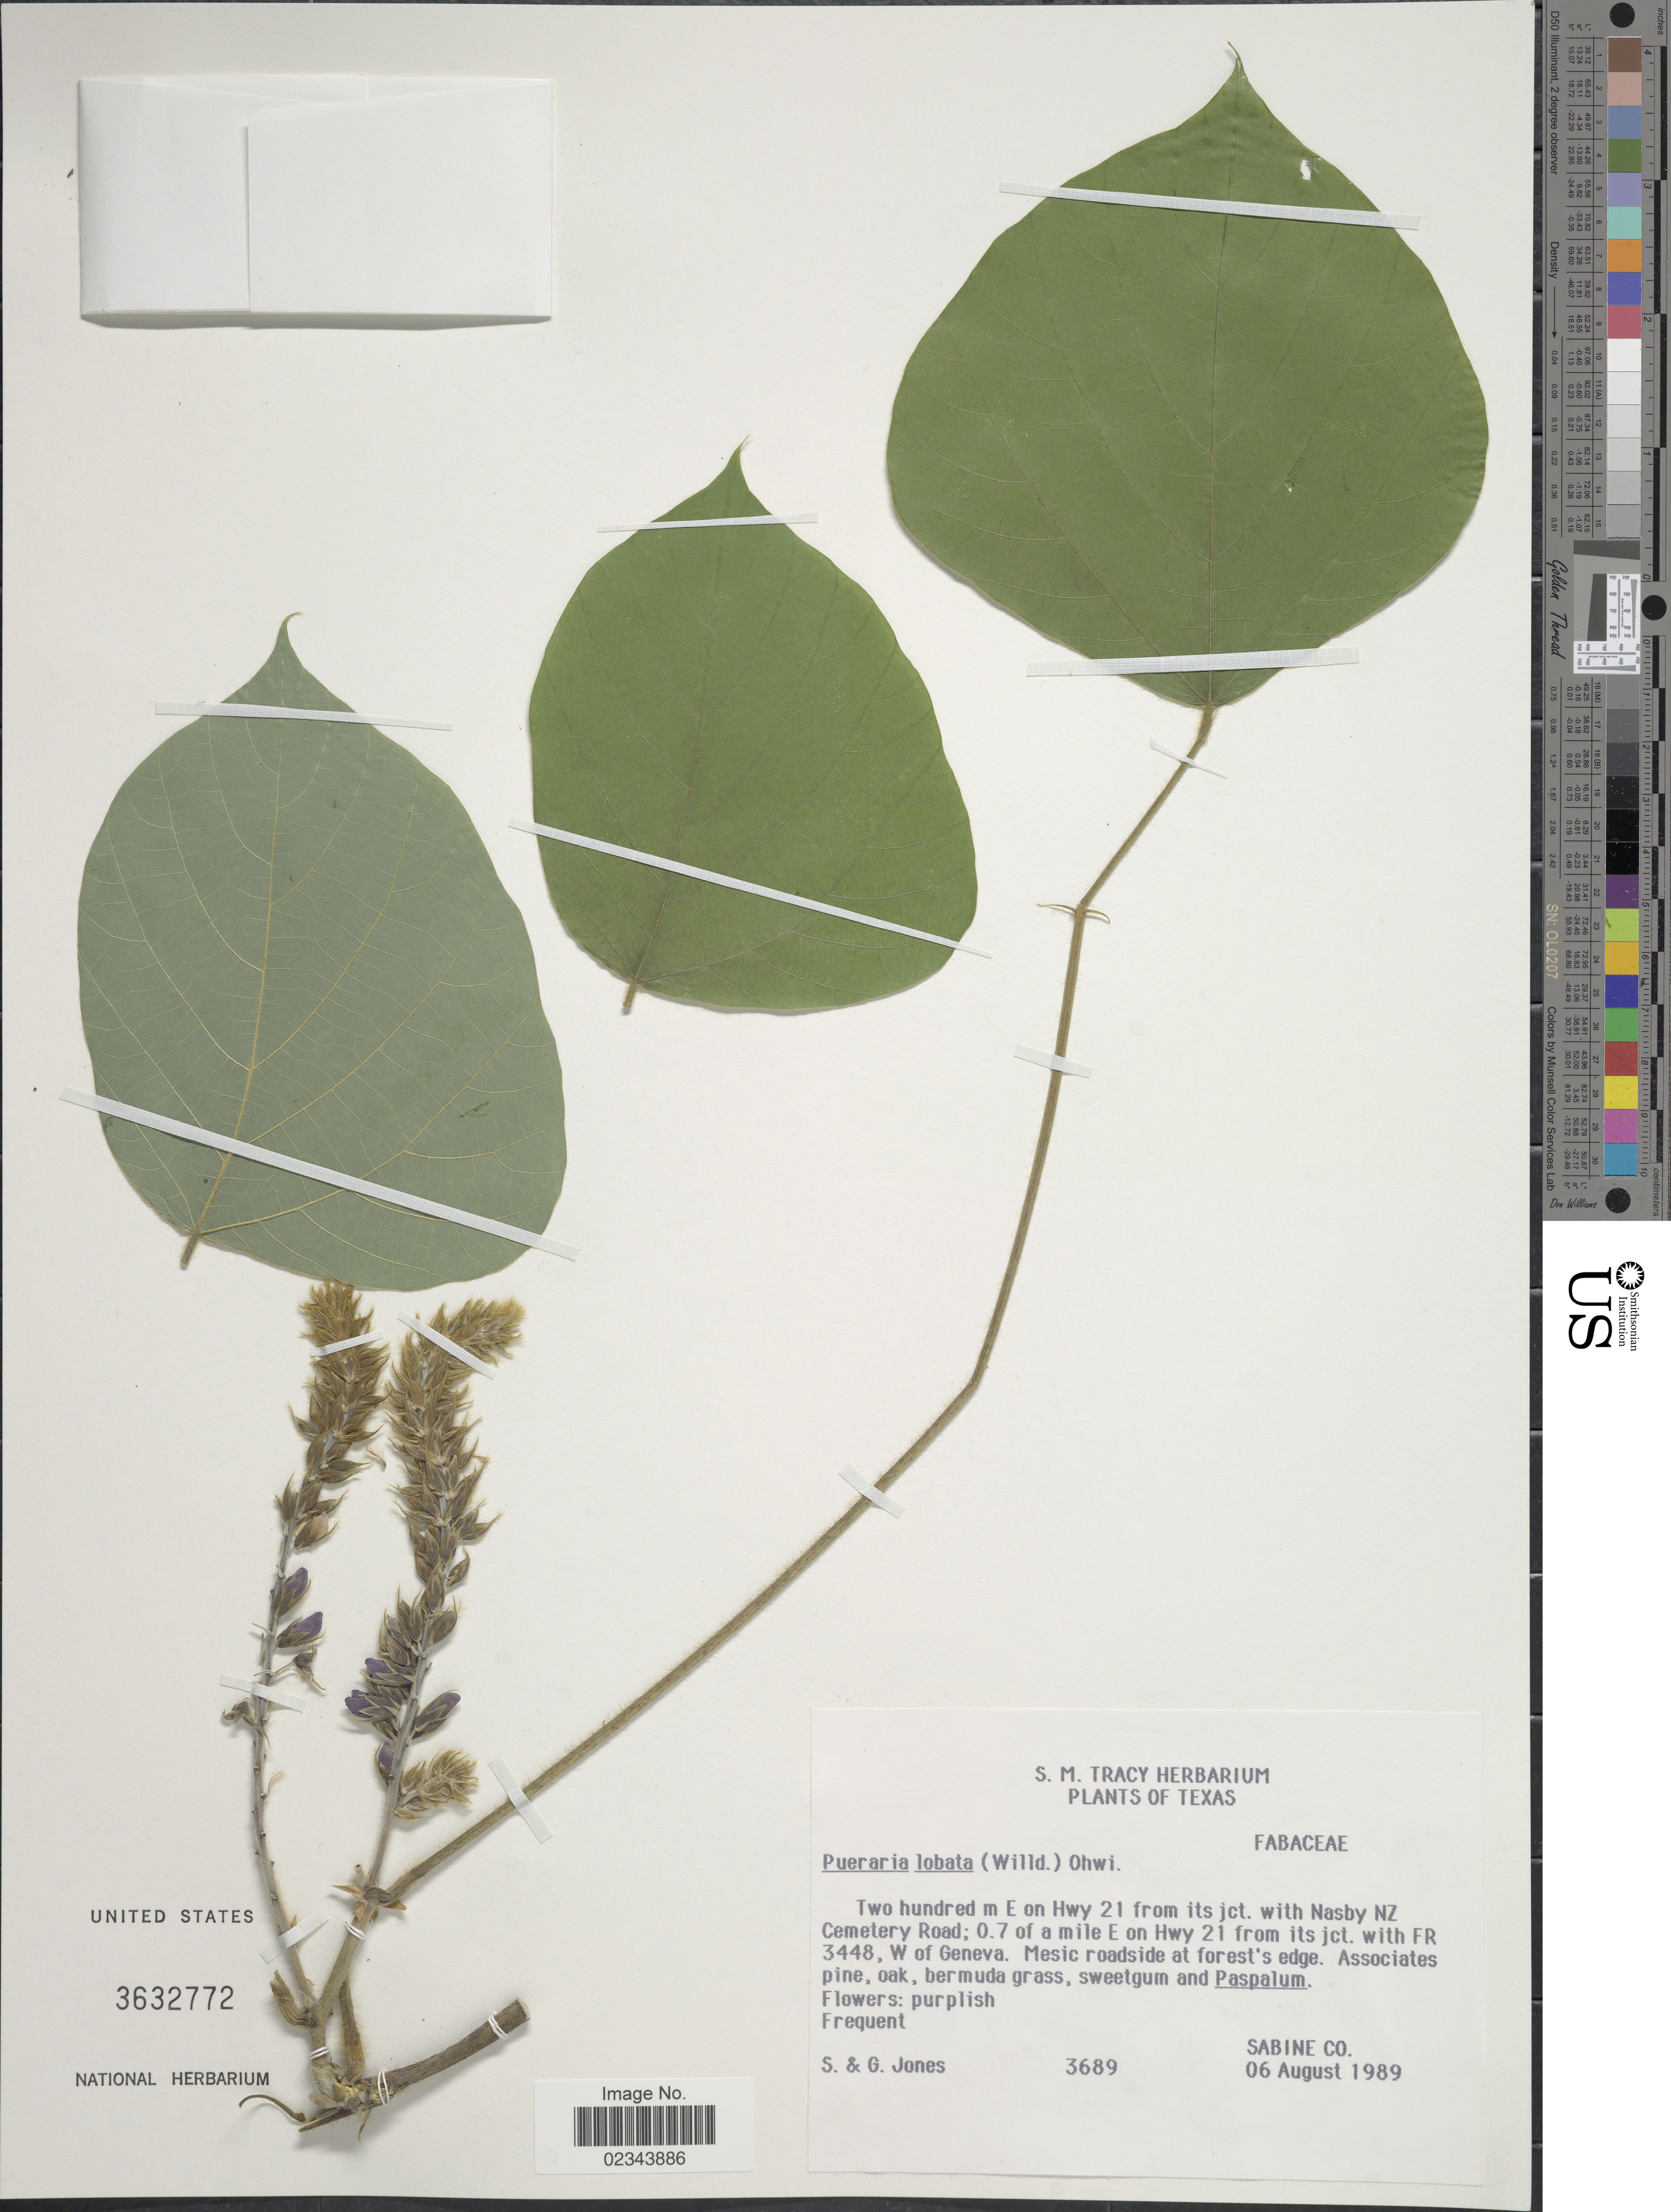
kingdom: Plantae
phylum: Tracheophyta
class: Magnoliopsida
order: Fabales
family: Fabaceae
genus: Pueraria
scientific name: Pueraria lobata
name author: (Willd.) Ohwi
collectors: S. Jones & G. Jones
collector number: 3689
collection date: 1989-08-06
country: United States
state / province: Texas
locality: Two Hundred m E on Hwy 21 from its jct. with Nasby NZ Cemetary Road, 0.7 of a mile E on Hwy 21 from its jct with FR 3448, W of Geneva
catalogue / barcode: US 3632772